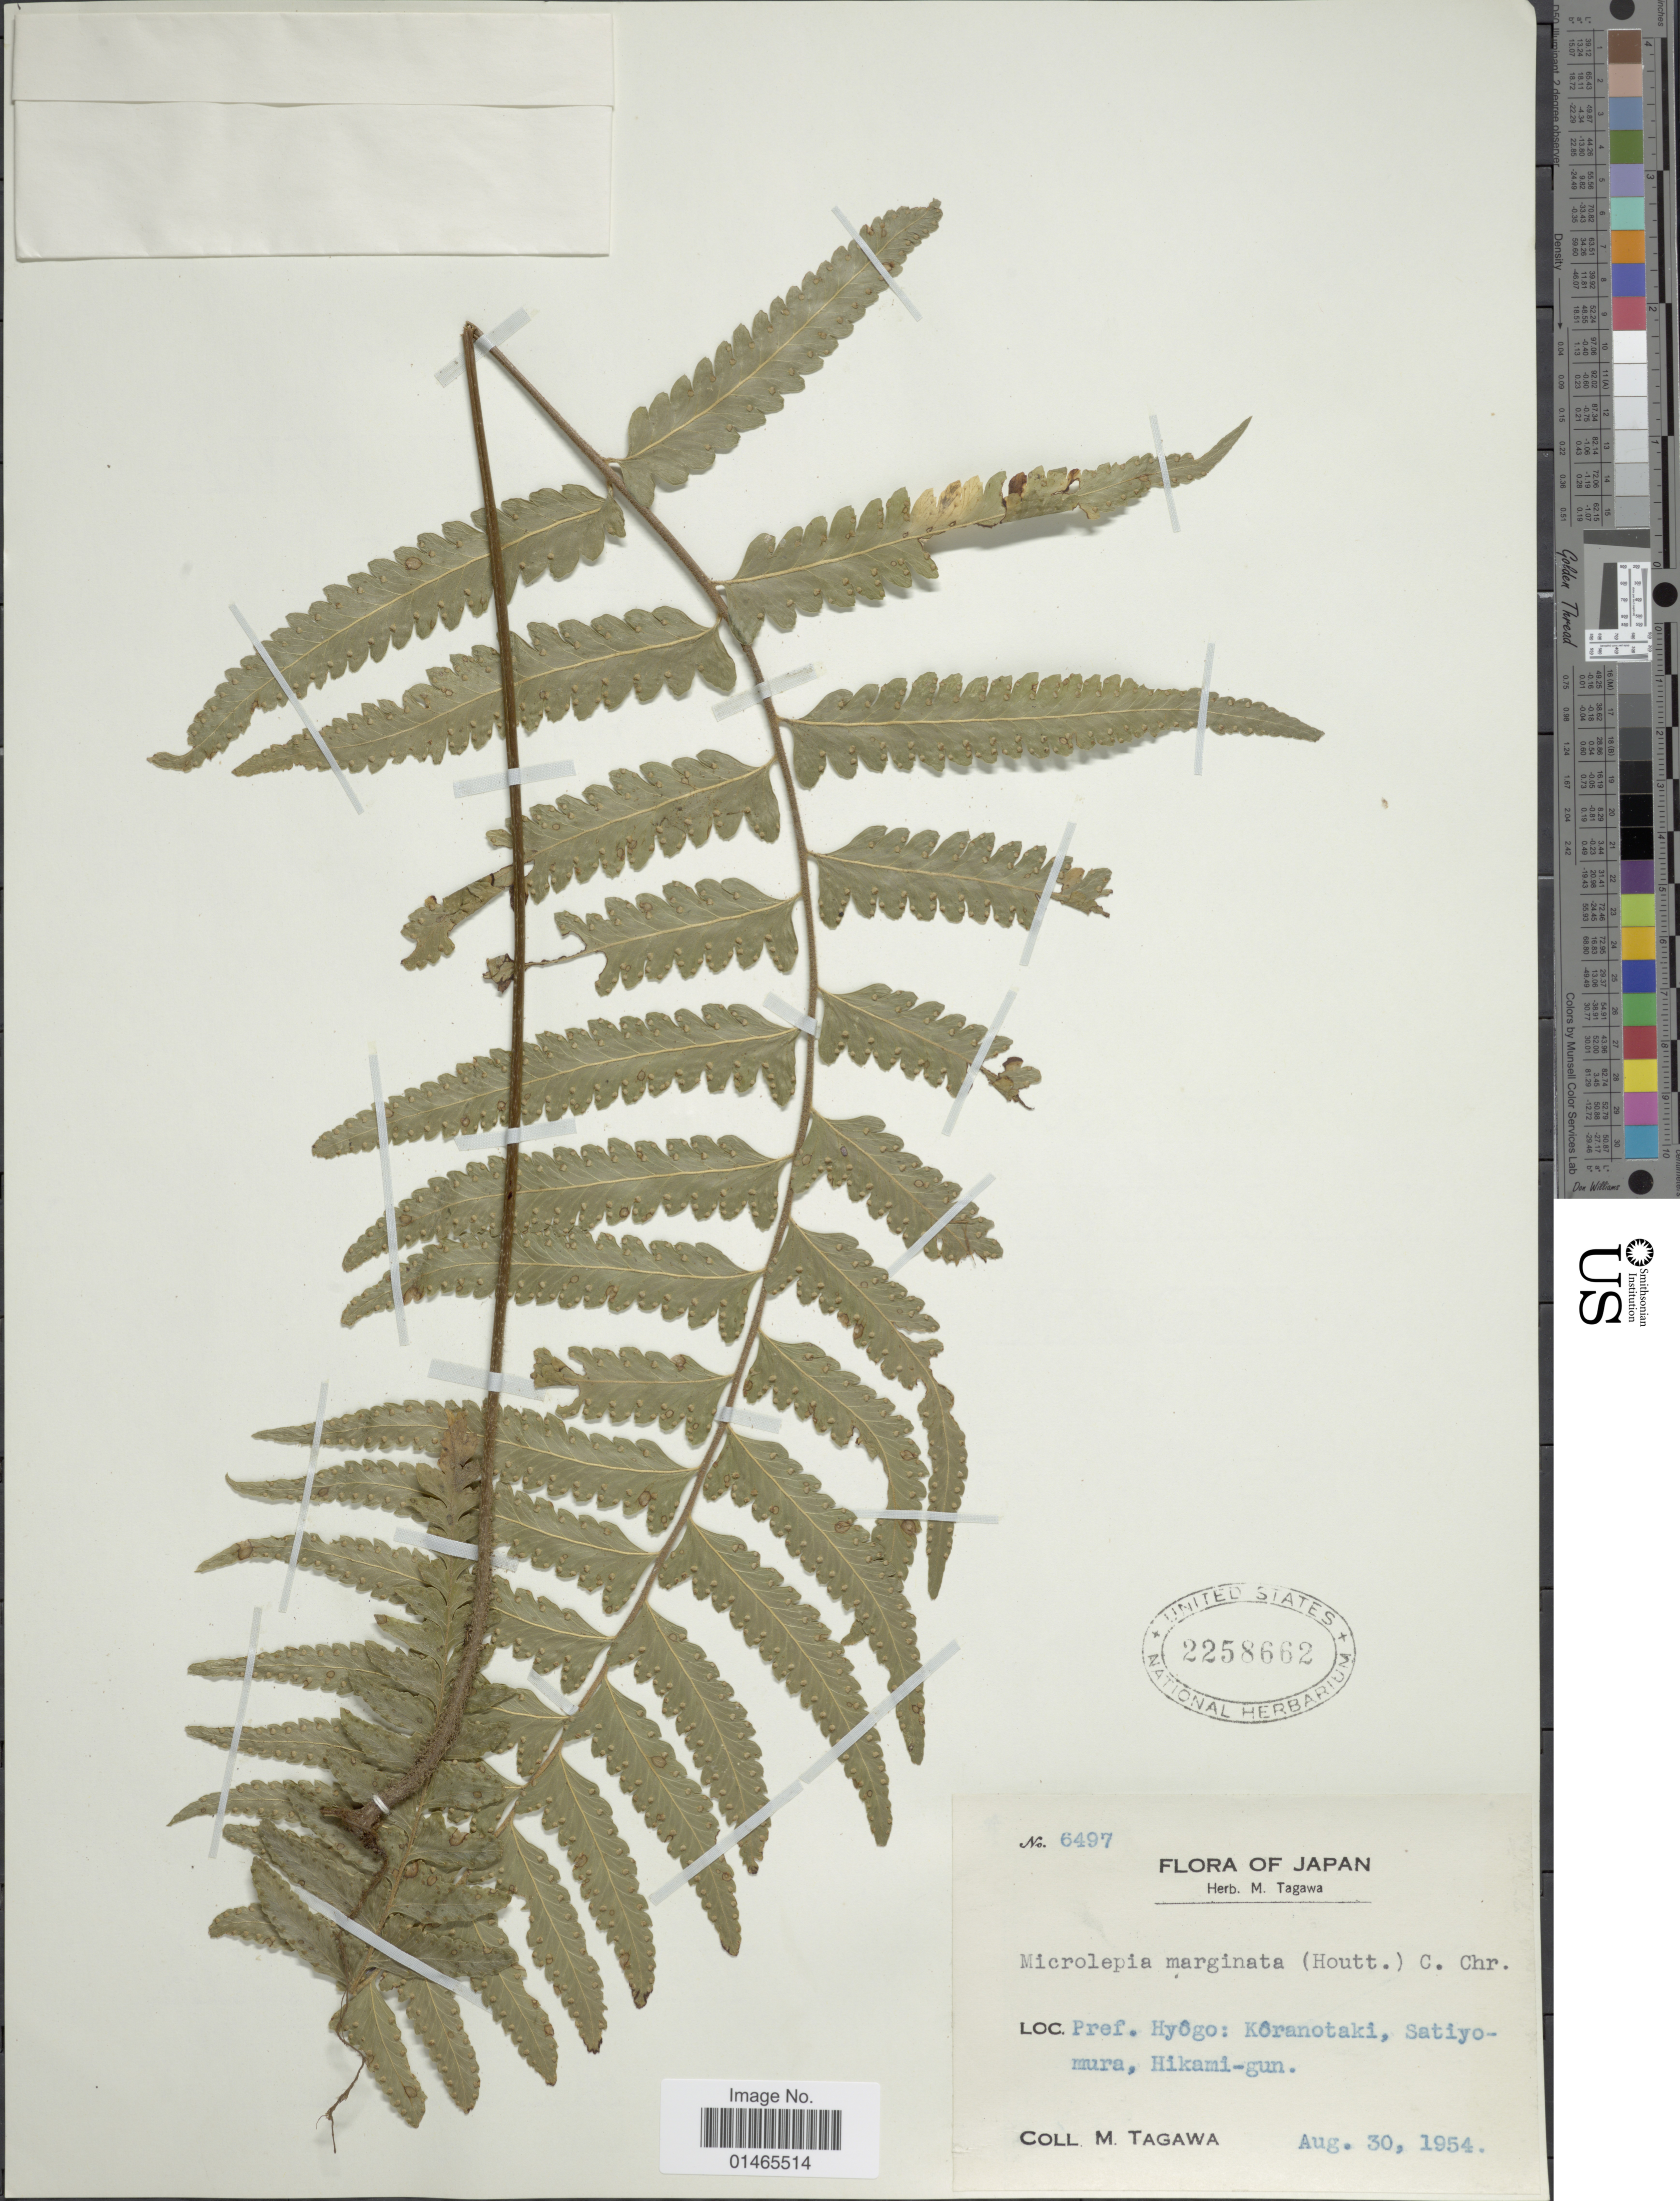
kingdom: Plantae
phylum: Tracheophyta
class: Polypodiopsida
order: Polypodiales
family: Dennstaedtiaceae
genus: Microlepia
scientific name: Microlepia marginata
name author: (Houtt.) C. Chr.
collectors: M. Tagawa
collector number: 6497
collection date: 1954-08-30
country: Japan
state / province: Hyogo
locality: Hyogo: Koranotaki, Satiyomura, Hikami-gun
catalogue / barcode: US 2258662